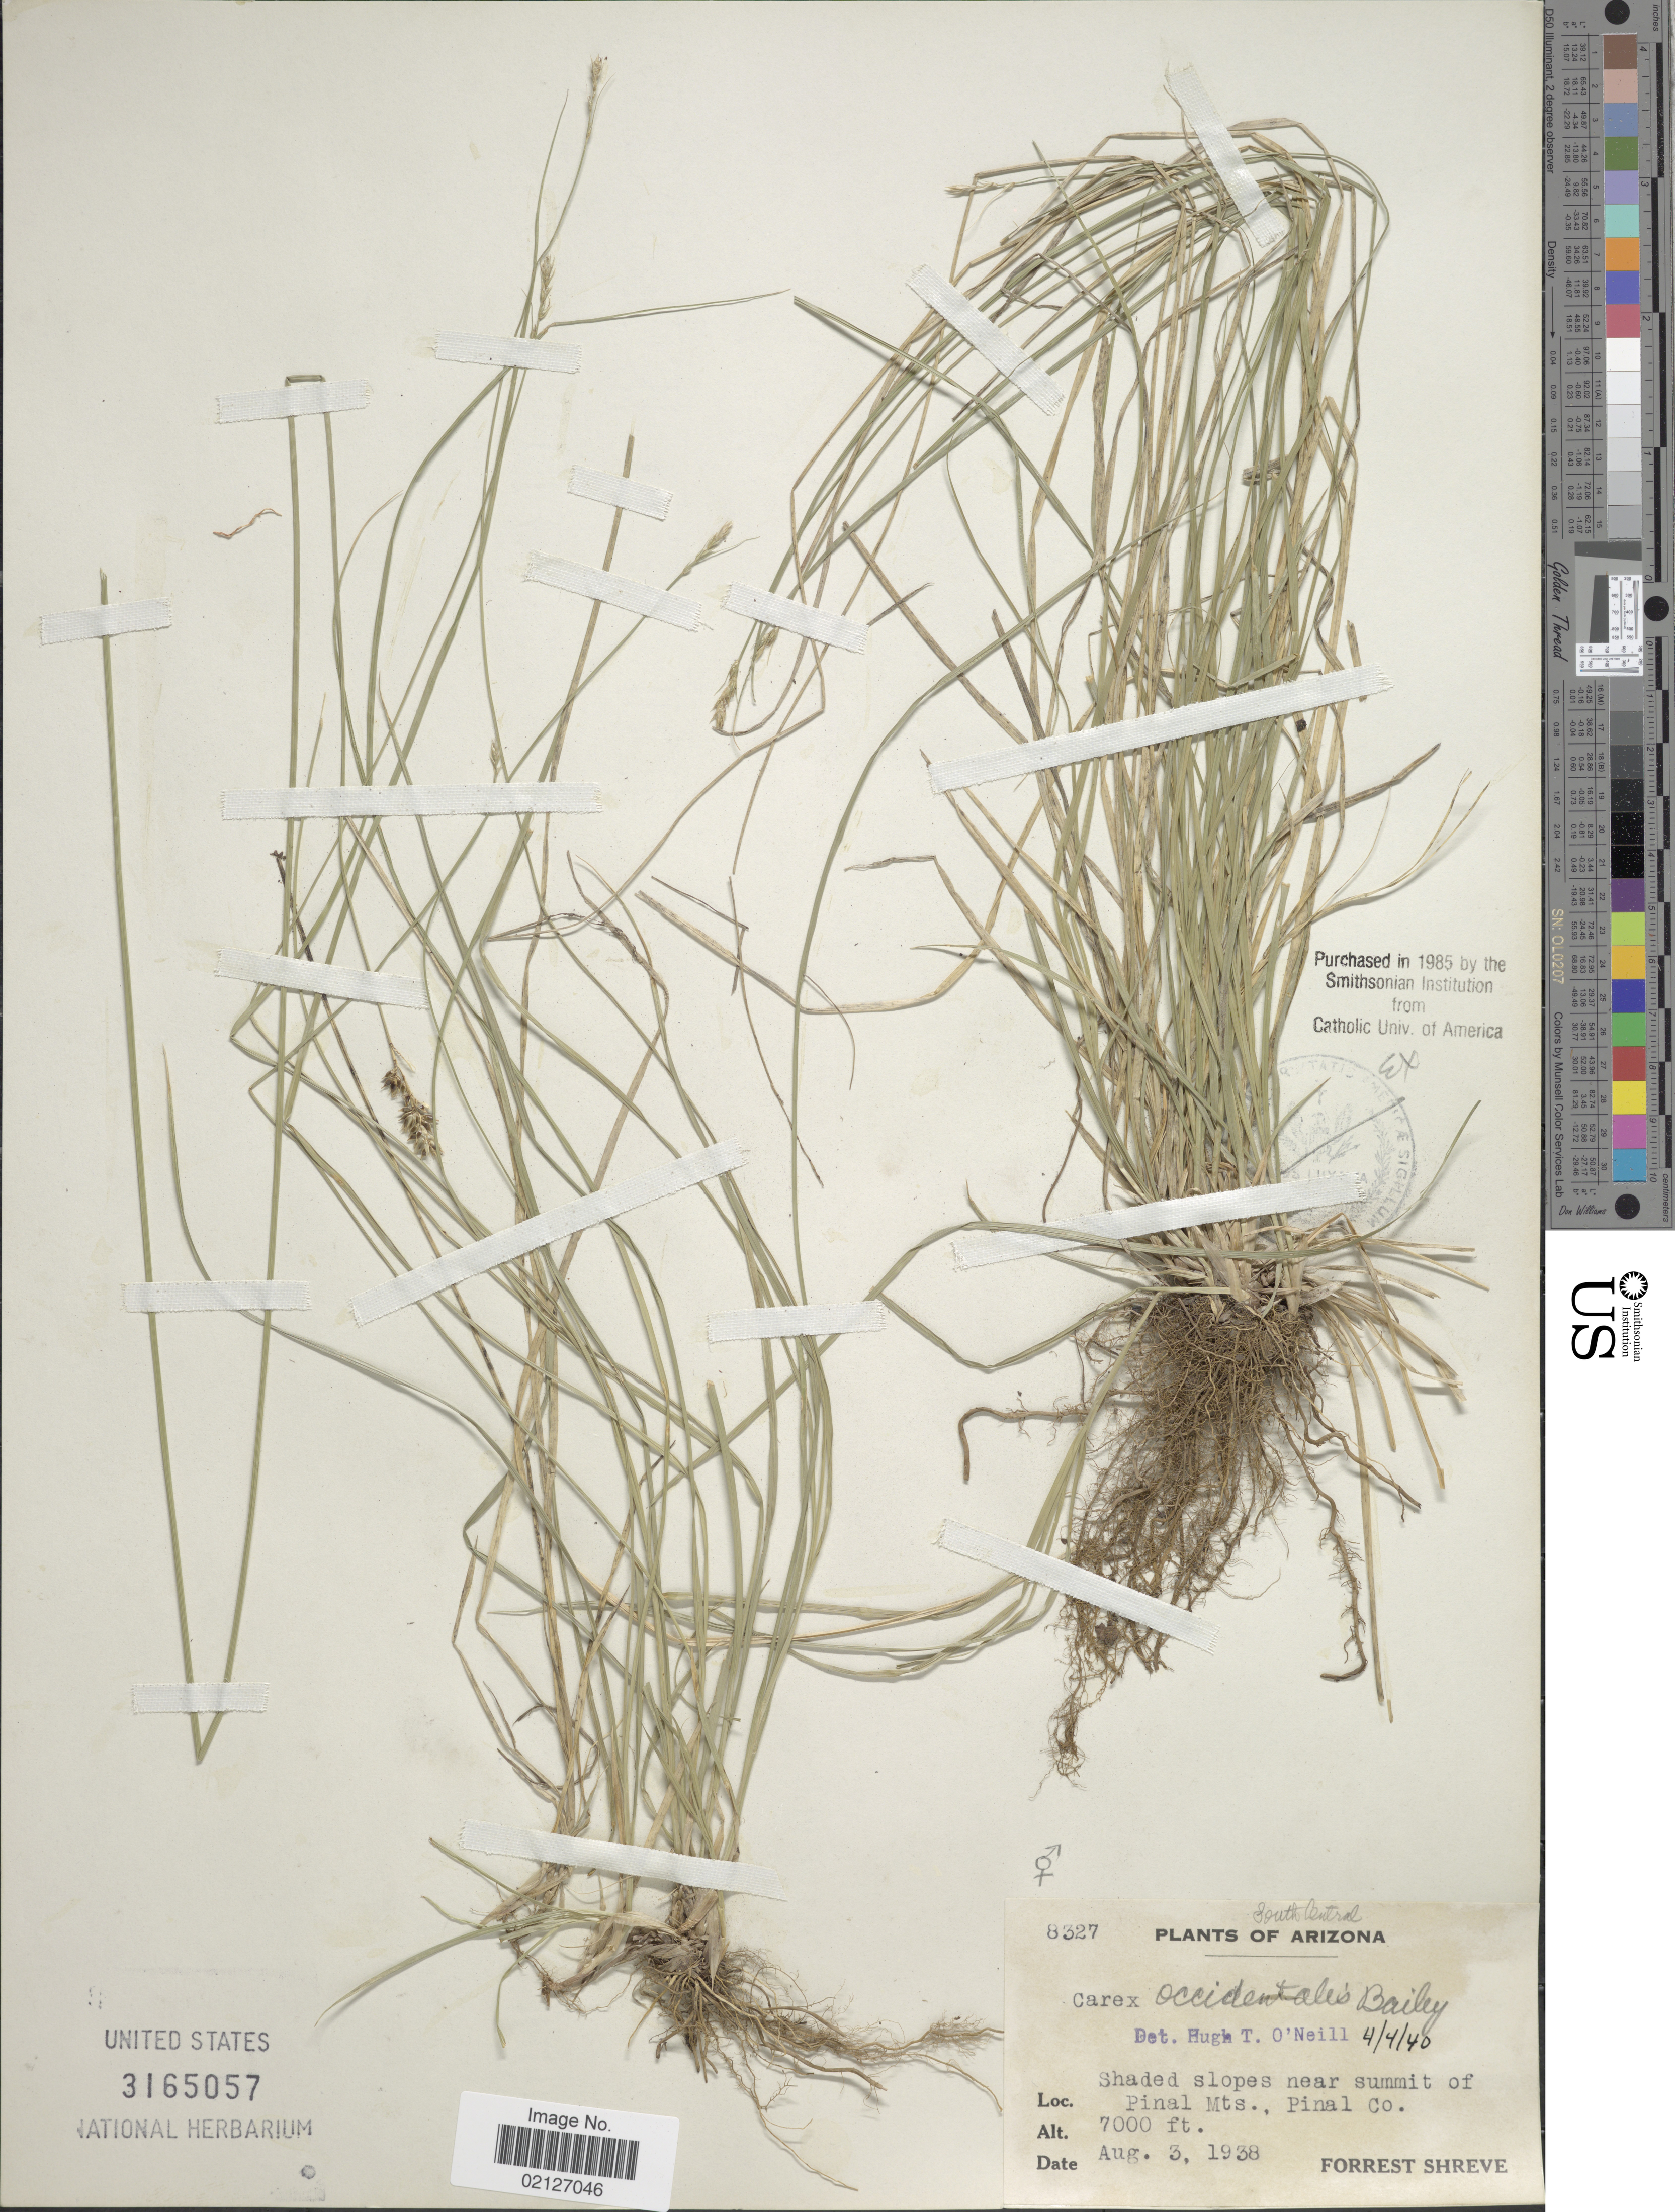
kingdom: Plantae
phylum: Tracheophyta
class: Liliopsida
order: Poales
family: Cyperaceae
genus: Carex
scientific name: Carex occidentalis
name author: L.H. Bailey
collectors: F. Shreve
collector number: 8327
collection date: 1938-08-03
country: United States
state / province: Arizona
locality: Shaded slopes near summit of Pinal Mts., Pinal Co.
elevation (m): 2134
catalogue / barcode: US 3165057